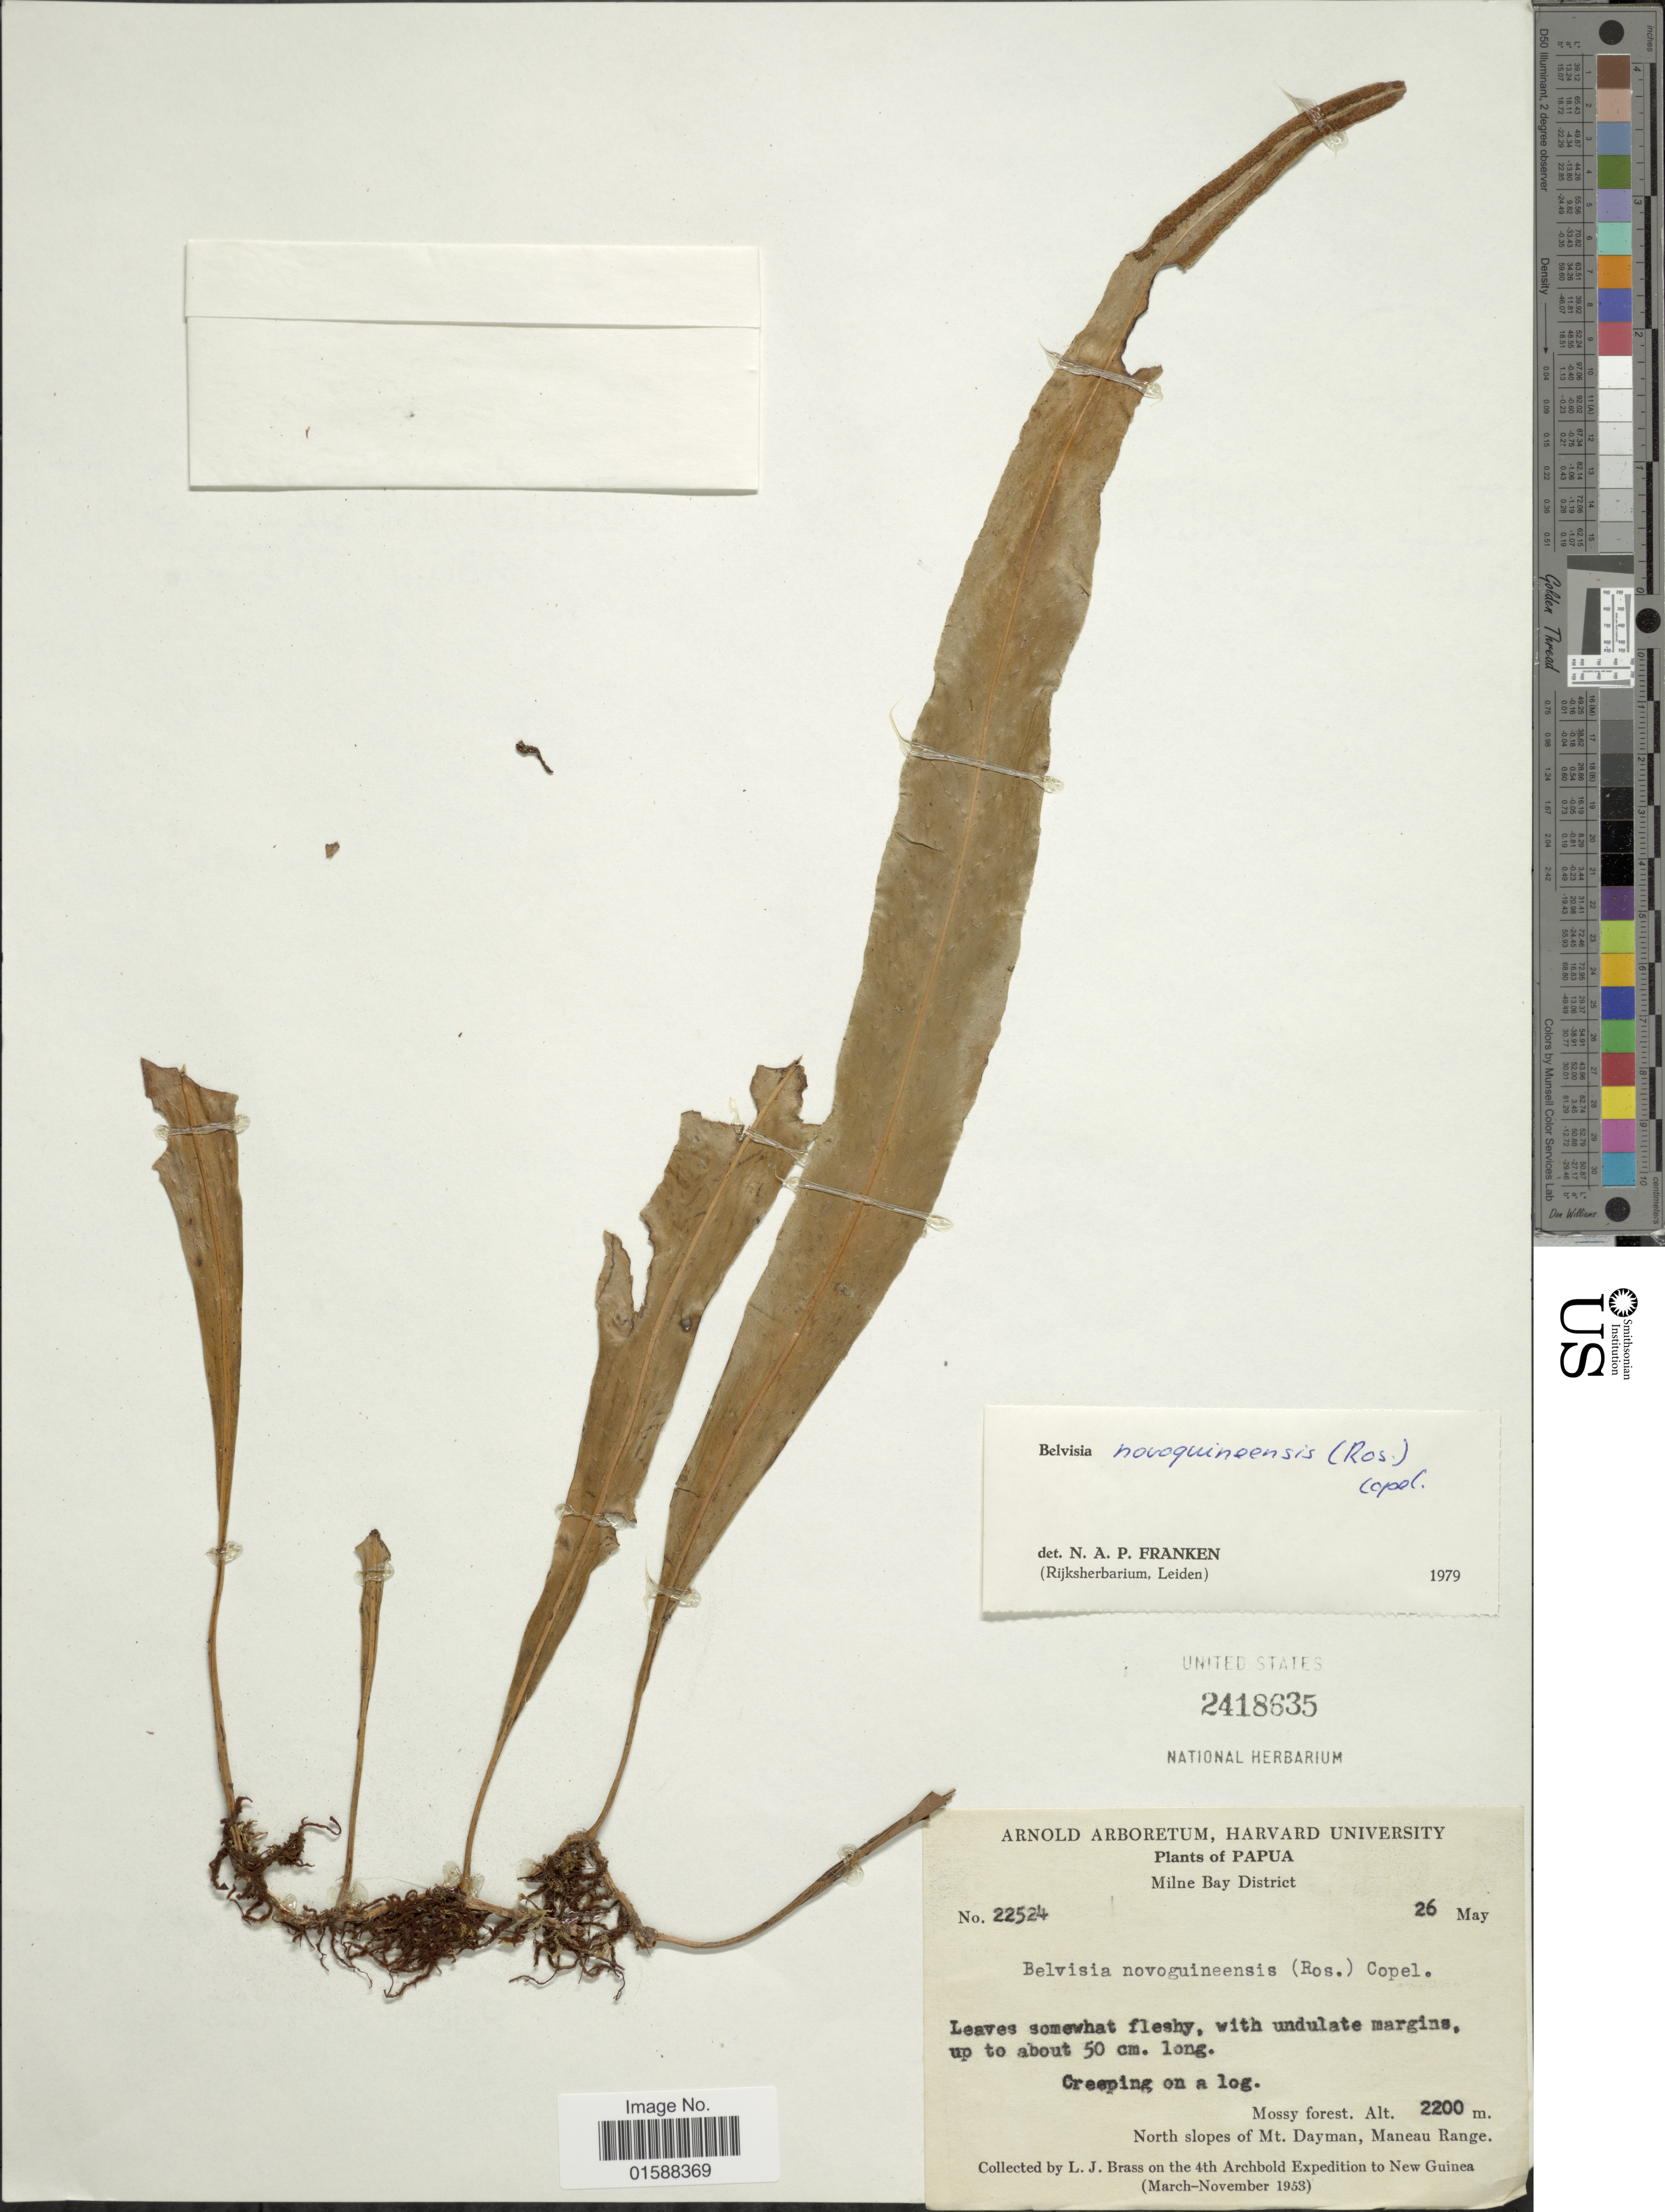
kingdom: Plantae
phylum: Tracheophyta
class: Polypodiopsida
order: Polypodiales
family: Polypodiaceae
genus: Lepisorus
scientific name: Lepisorus novoguineensis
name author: (Rosenst.) Li S. Wang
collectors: L. J. Brass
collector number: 22524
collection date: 1953-05-26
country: Papua New Guinea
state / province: Milne Bay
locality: Papua. North slopes of Mt. Dayman, Maneau Range. Mossy forest. New Guinea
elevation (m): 2200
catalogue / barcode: US 2418635